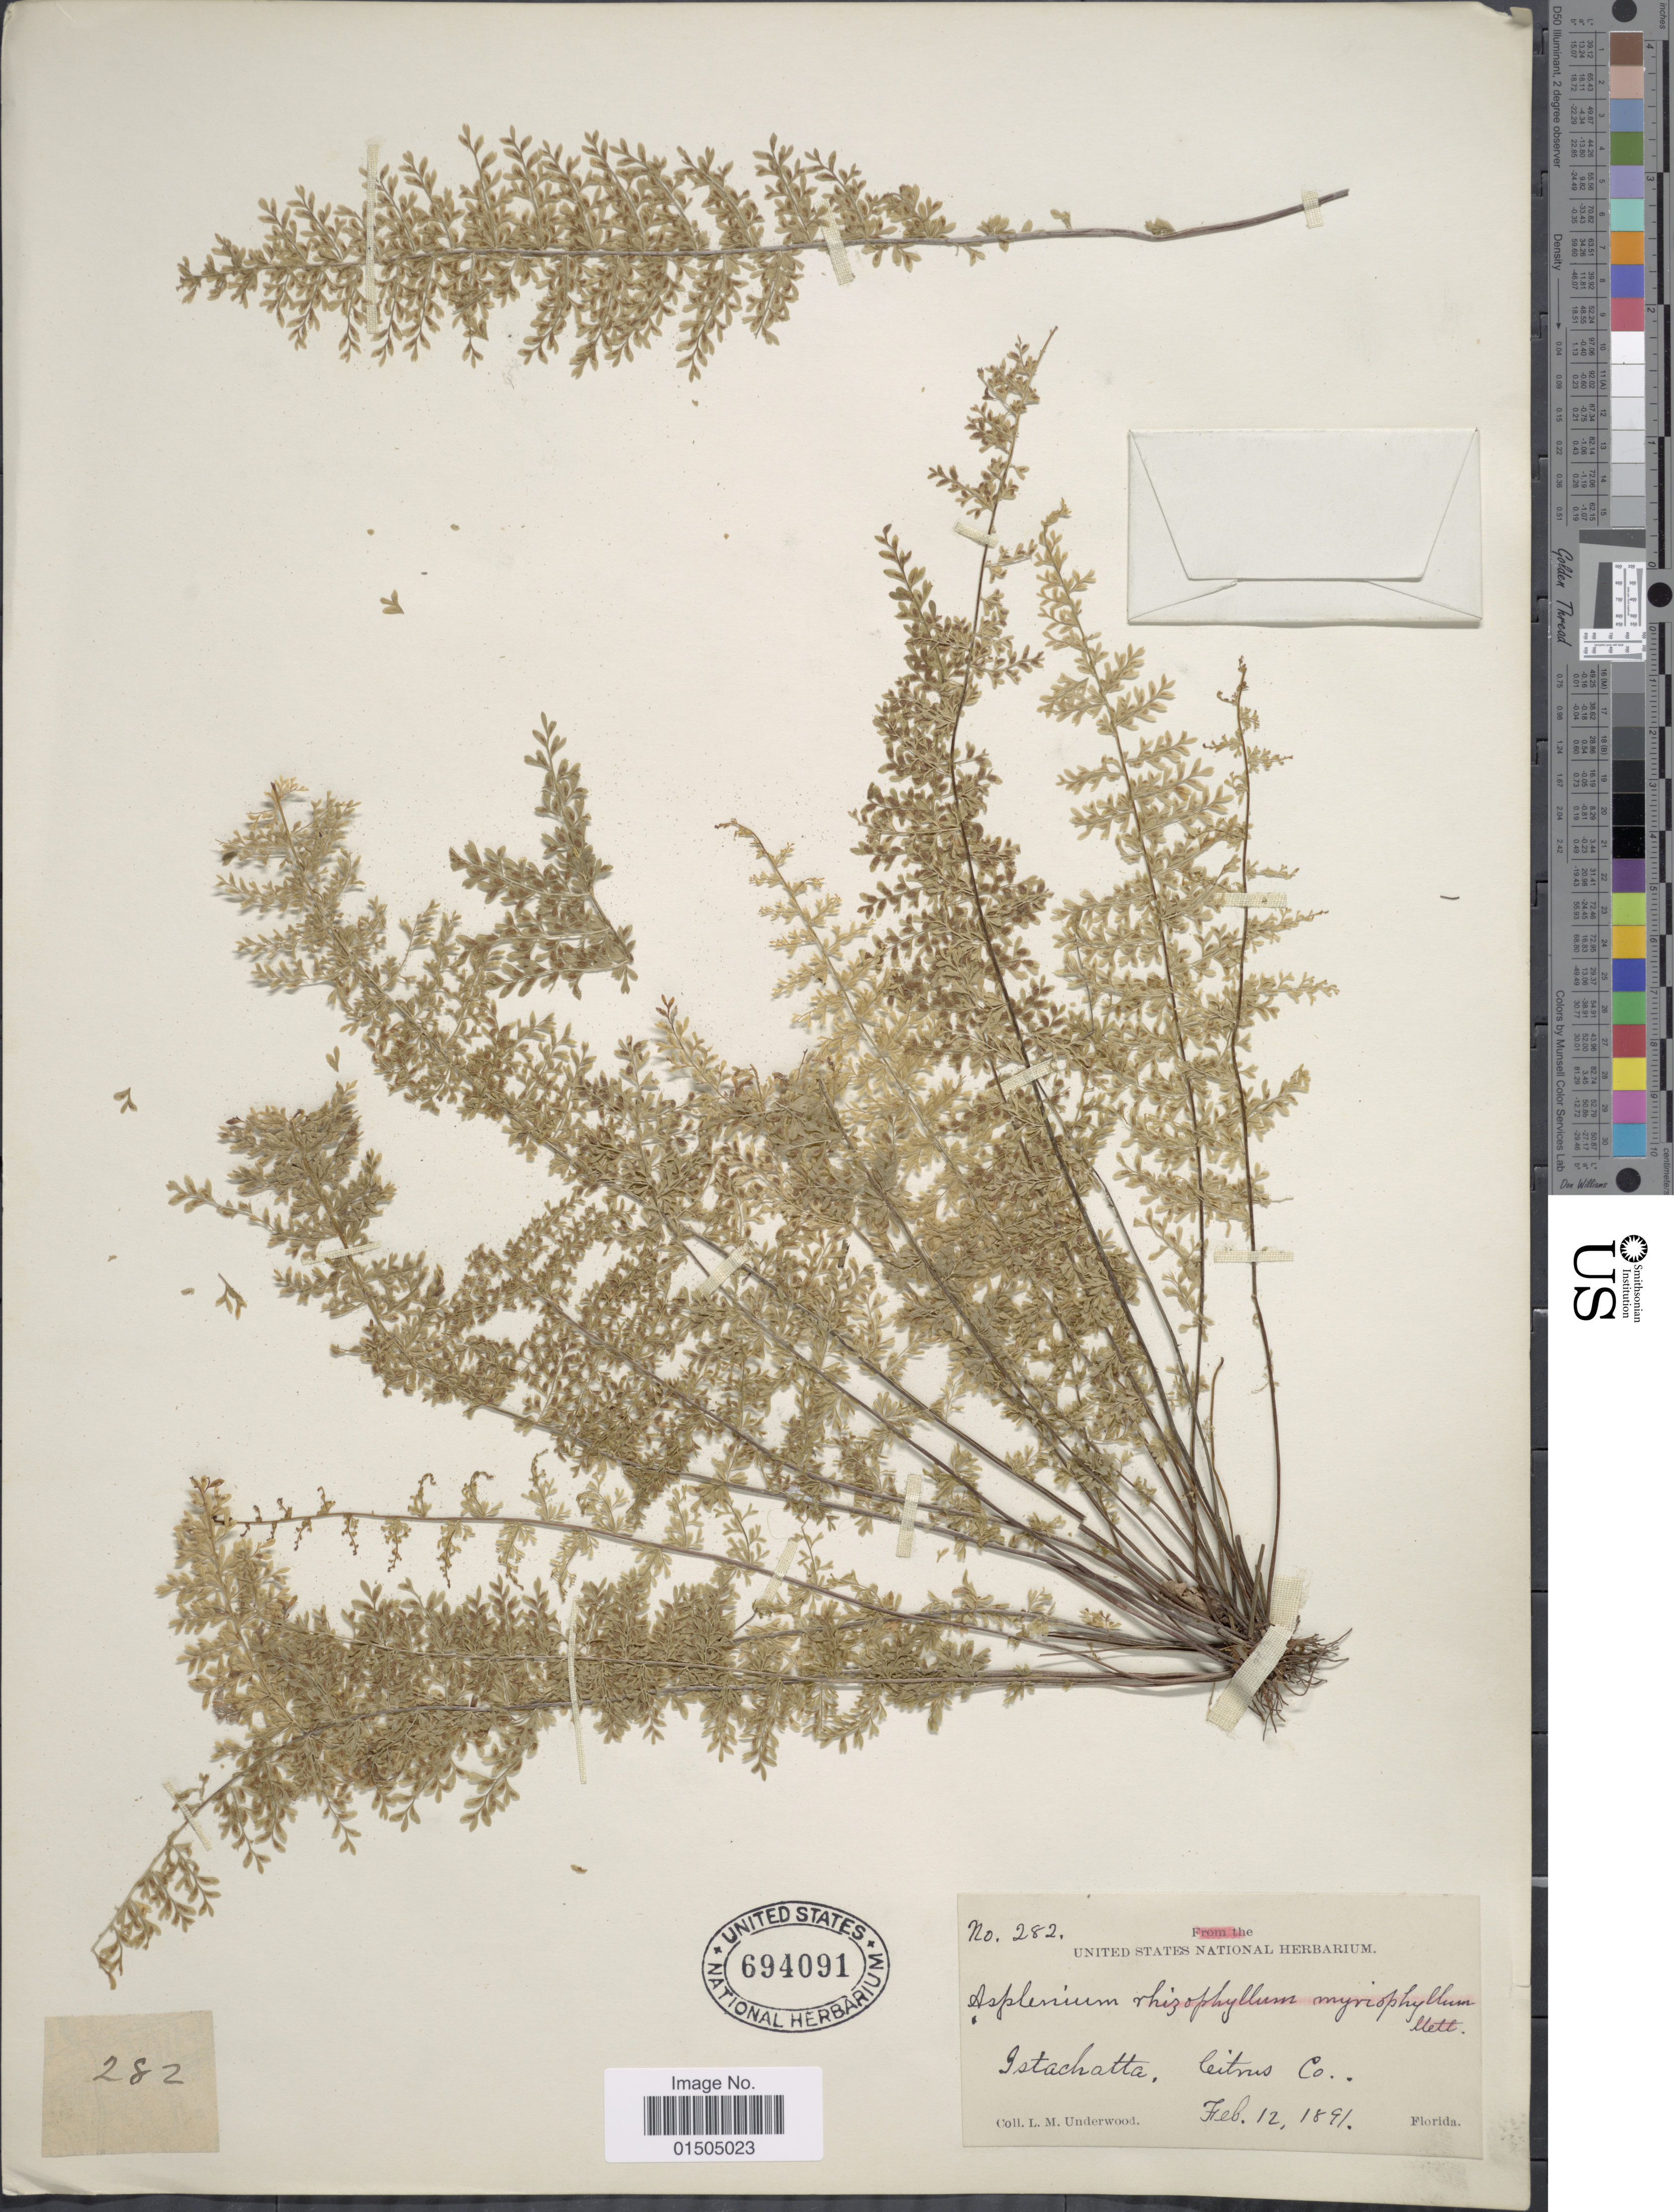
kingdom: Plantae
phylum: Tracheophyta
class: Polypodiopsida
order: Polypodiales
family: Aspleniaceae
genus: Asplenium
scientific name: Asplenium verecundum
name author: Chapm.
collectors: L. M. Underwood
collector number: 282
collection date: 1891-02-12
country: United States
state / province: Florida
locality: Istachatta. Citrus Co.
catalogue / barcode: US 694091